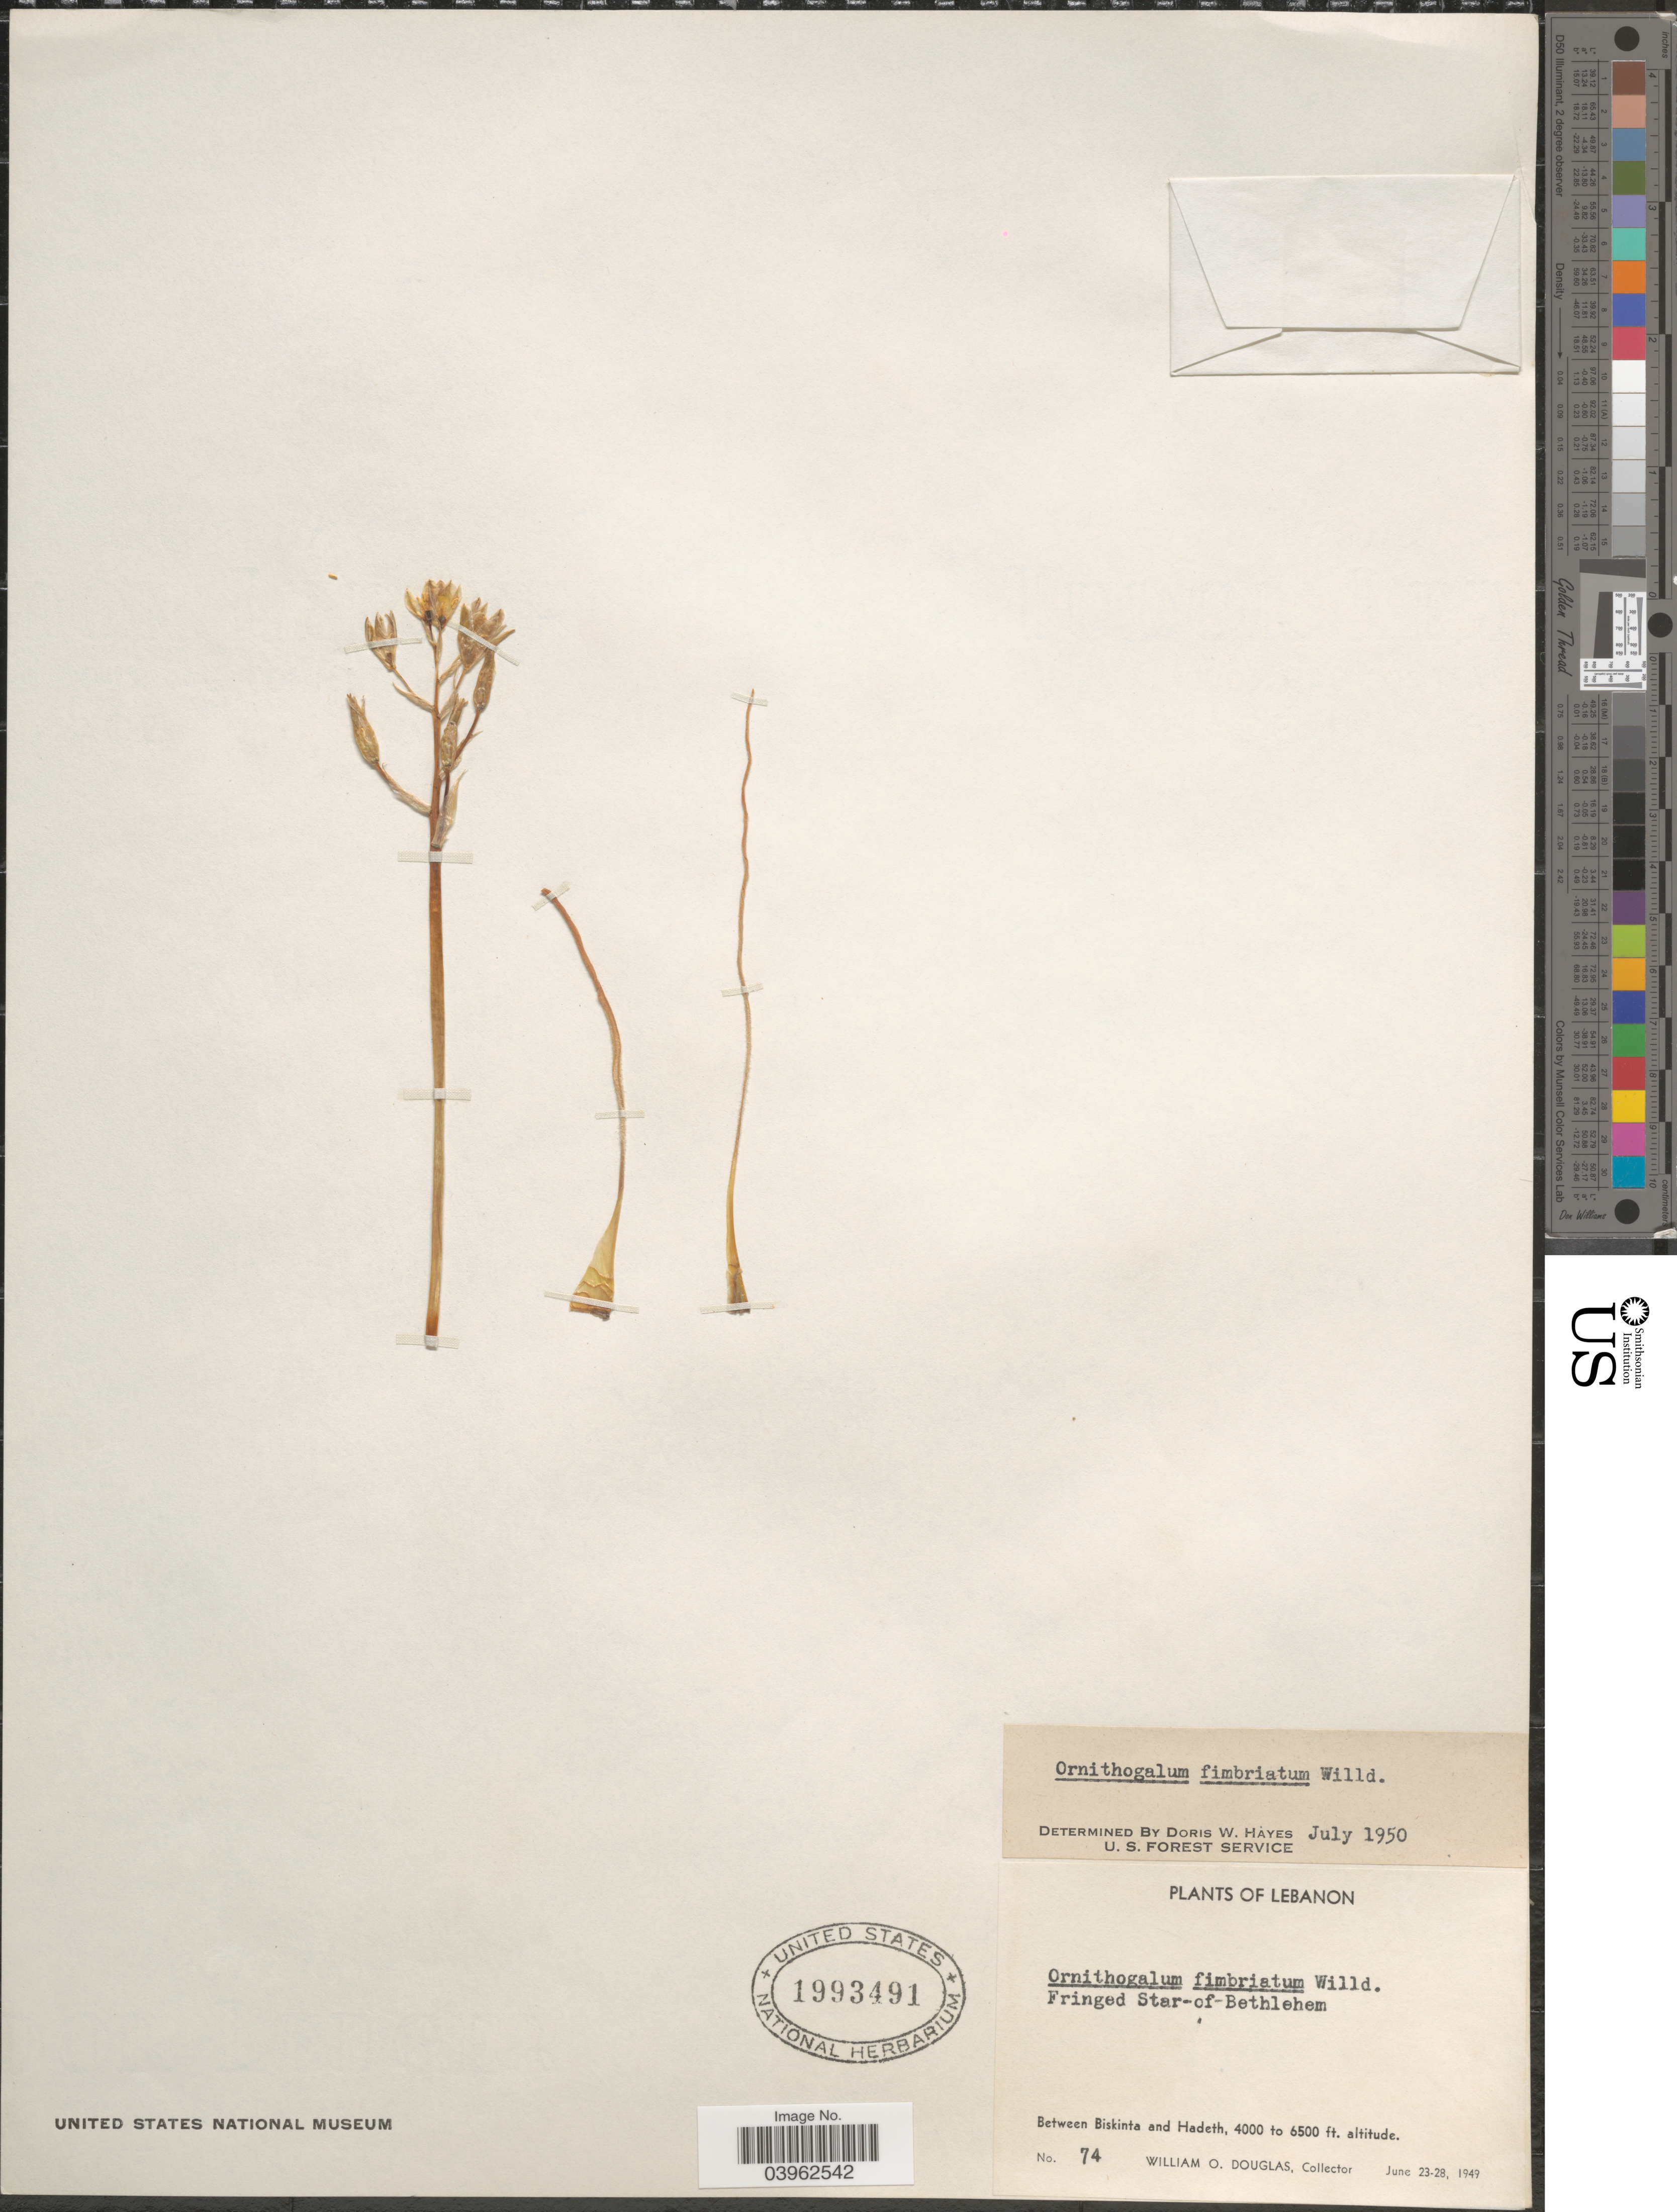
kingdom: Plantae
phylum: Tracheophyta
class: Liliopsida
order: Asparagales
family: Asparagaceae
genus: Ornithogalum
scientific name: Ornithogalum fimbriatum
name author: Willd.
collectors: W. Douglas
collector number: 74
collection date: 1949-06-23/1949-06-28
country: Lebanon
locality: Between Biskinta and Hadeth.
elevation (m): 1219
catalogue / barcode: US 1993491